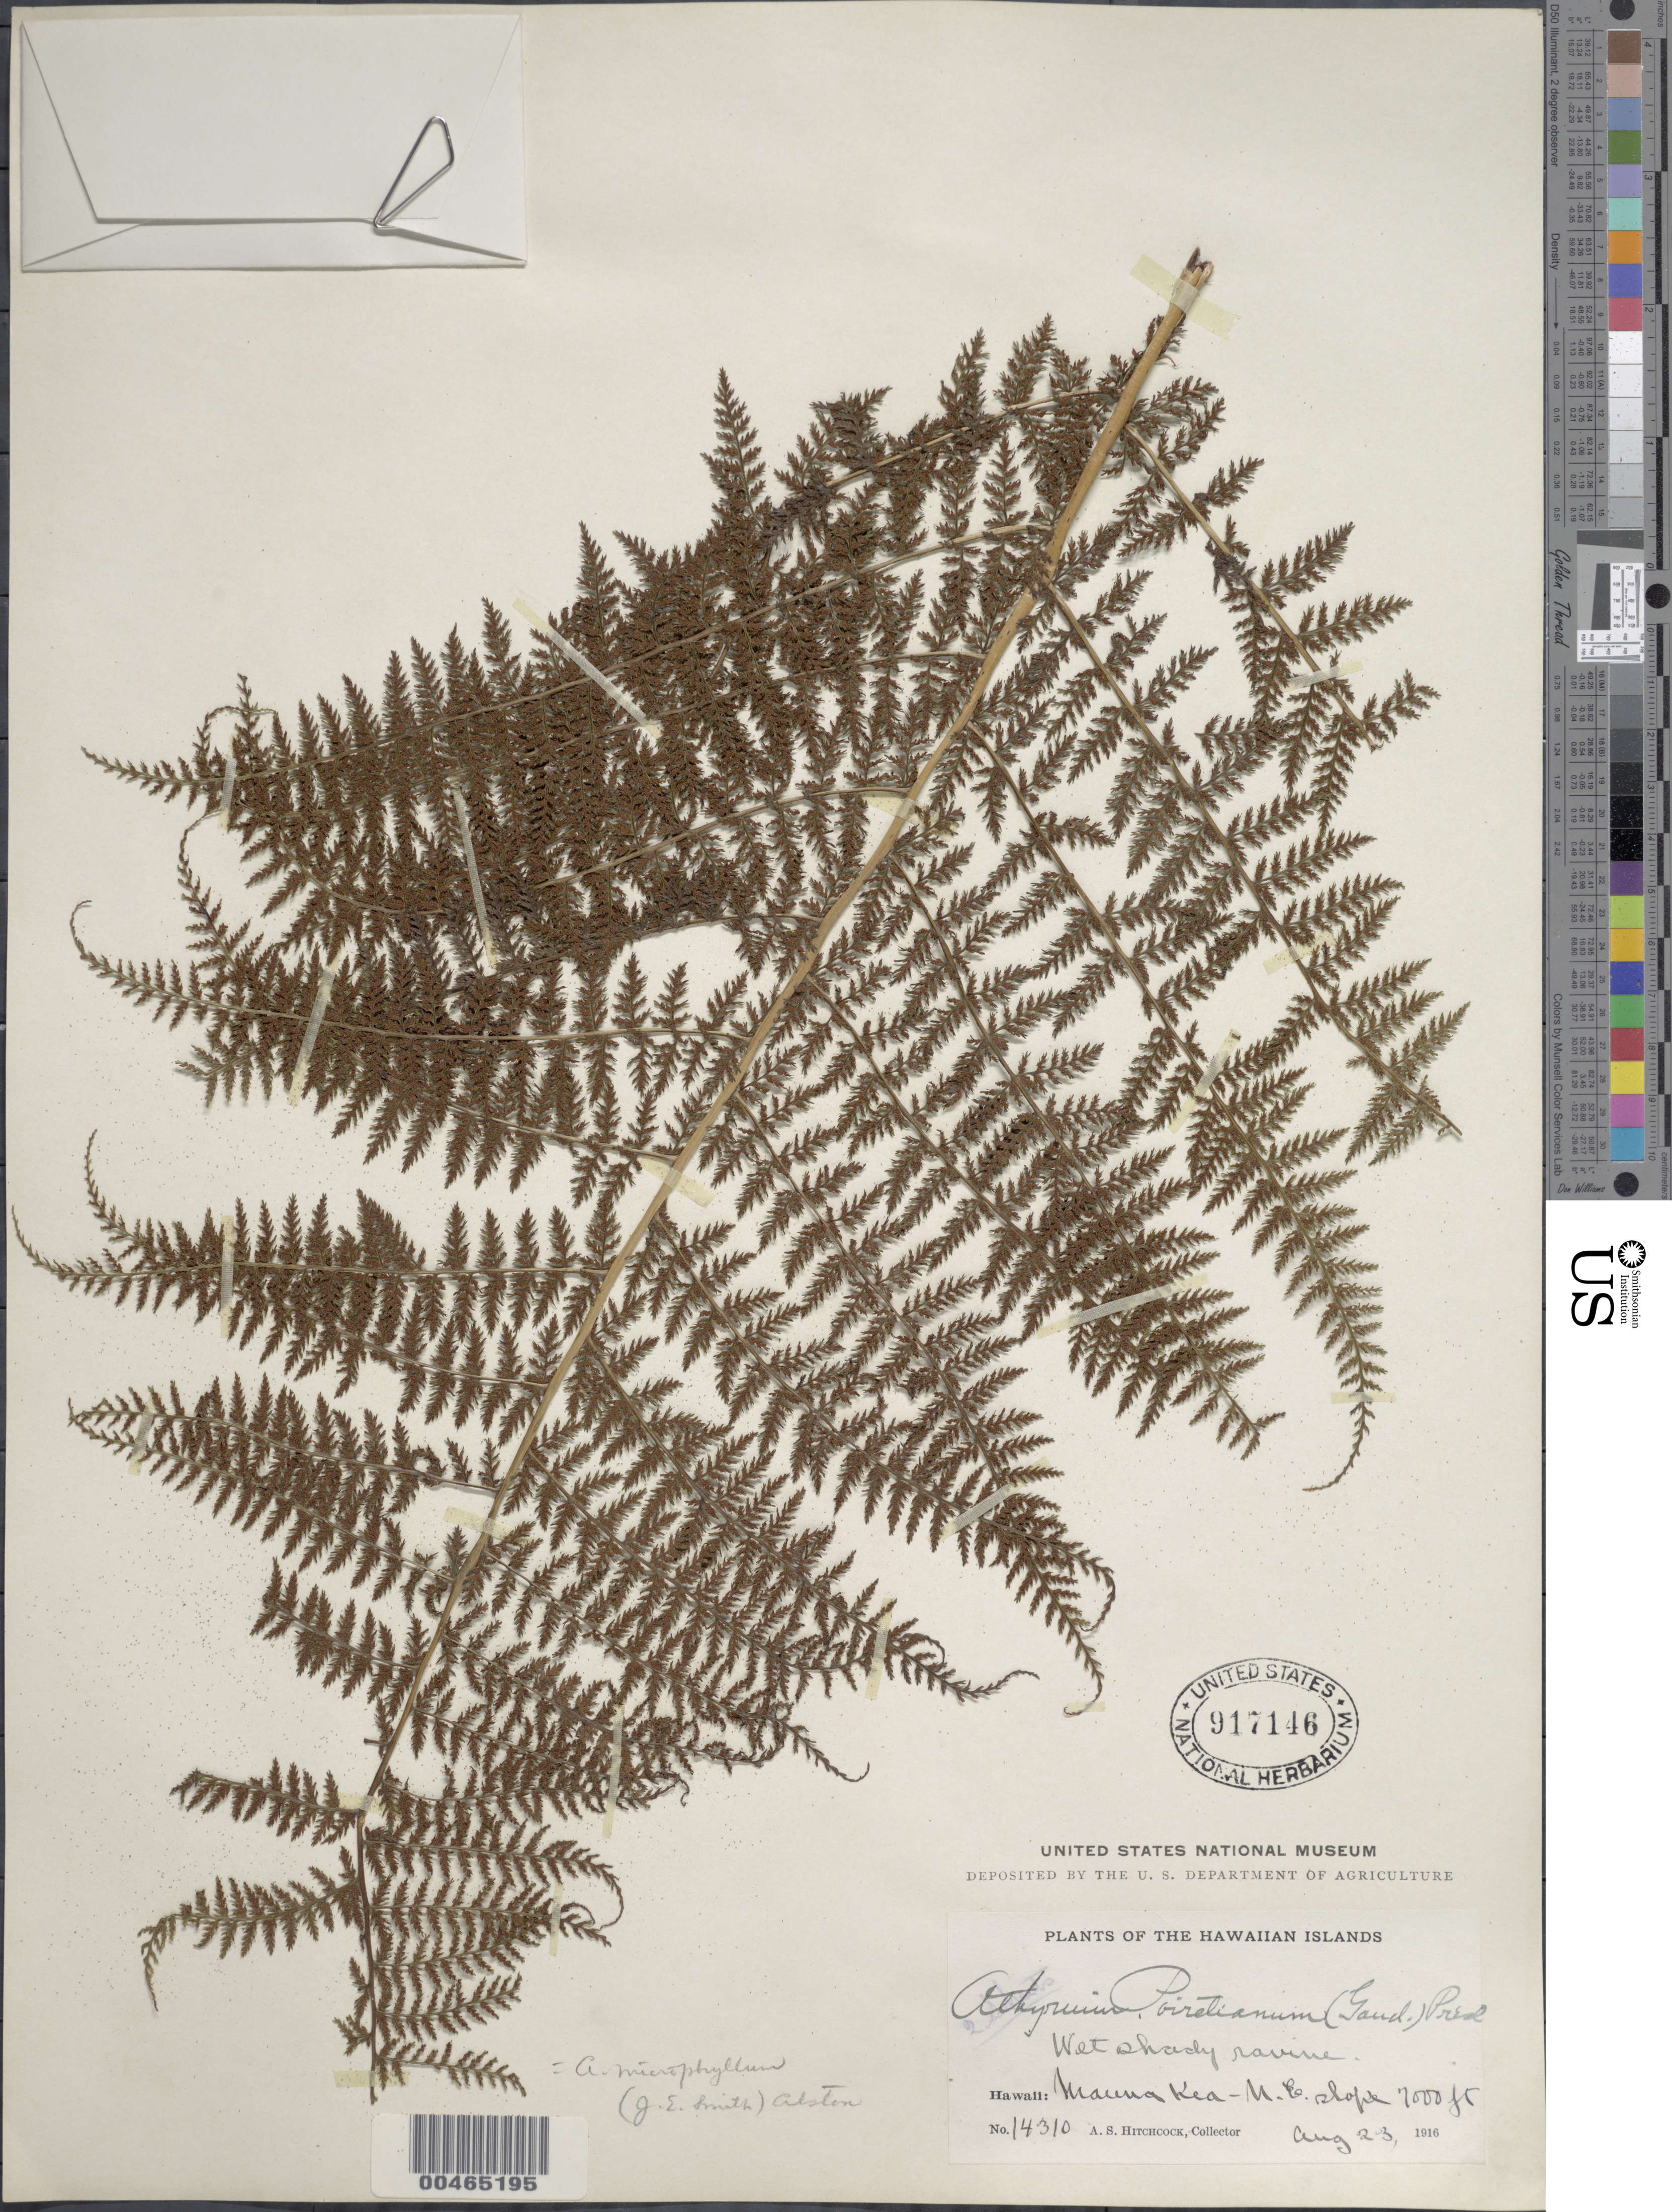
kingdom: Plantae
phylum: Tracheophyta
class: Polypodiopsida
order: Polypodiales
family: Athyriaceae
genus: Athyrium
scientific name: Athyrium microphyllum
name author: (Sm.) Alston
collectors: A. S. Hitchcock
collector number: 14310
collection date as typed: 23 Aug 1916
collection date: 1916-08-23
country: United States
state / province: Hawaii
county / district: Hawaii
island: Hawaii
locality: Mauna Kea, NE slope.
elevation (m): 2134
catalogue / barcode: US 917146